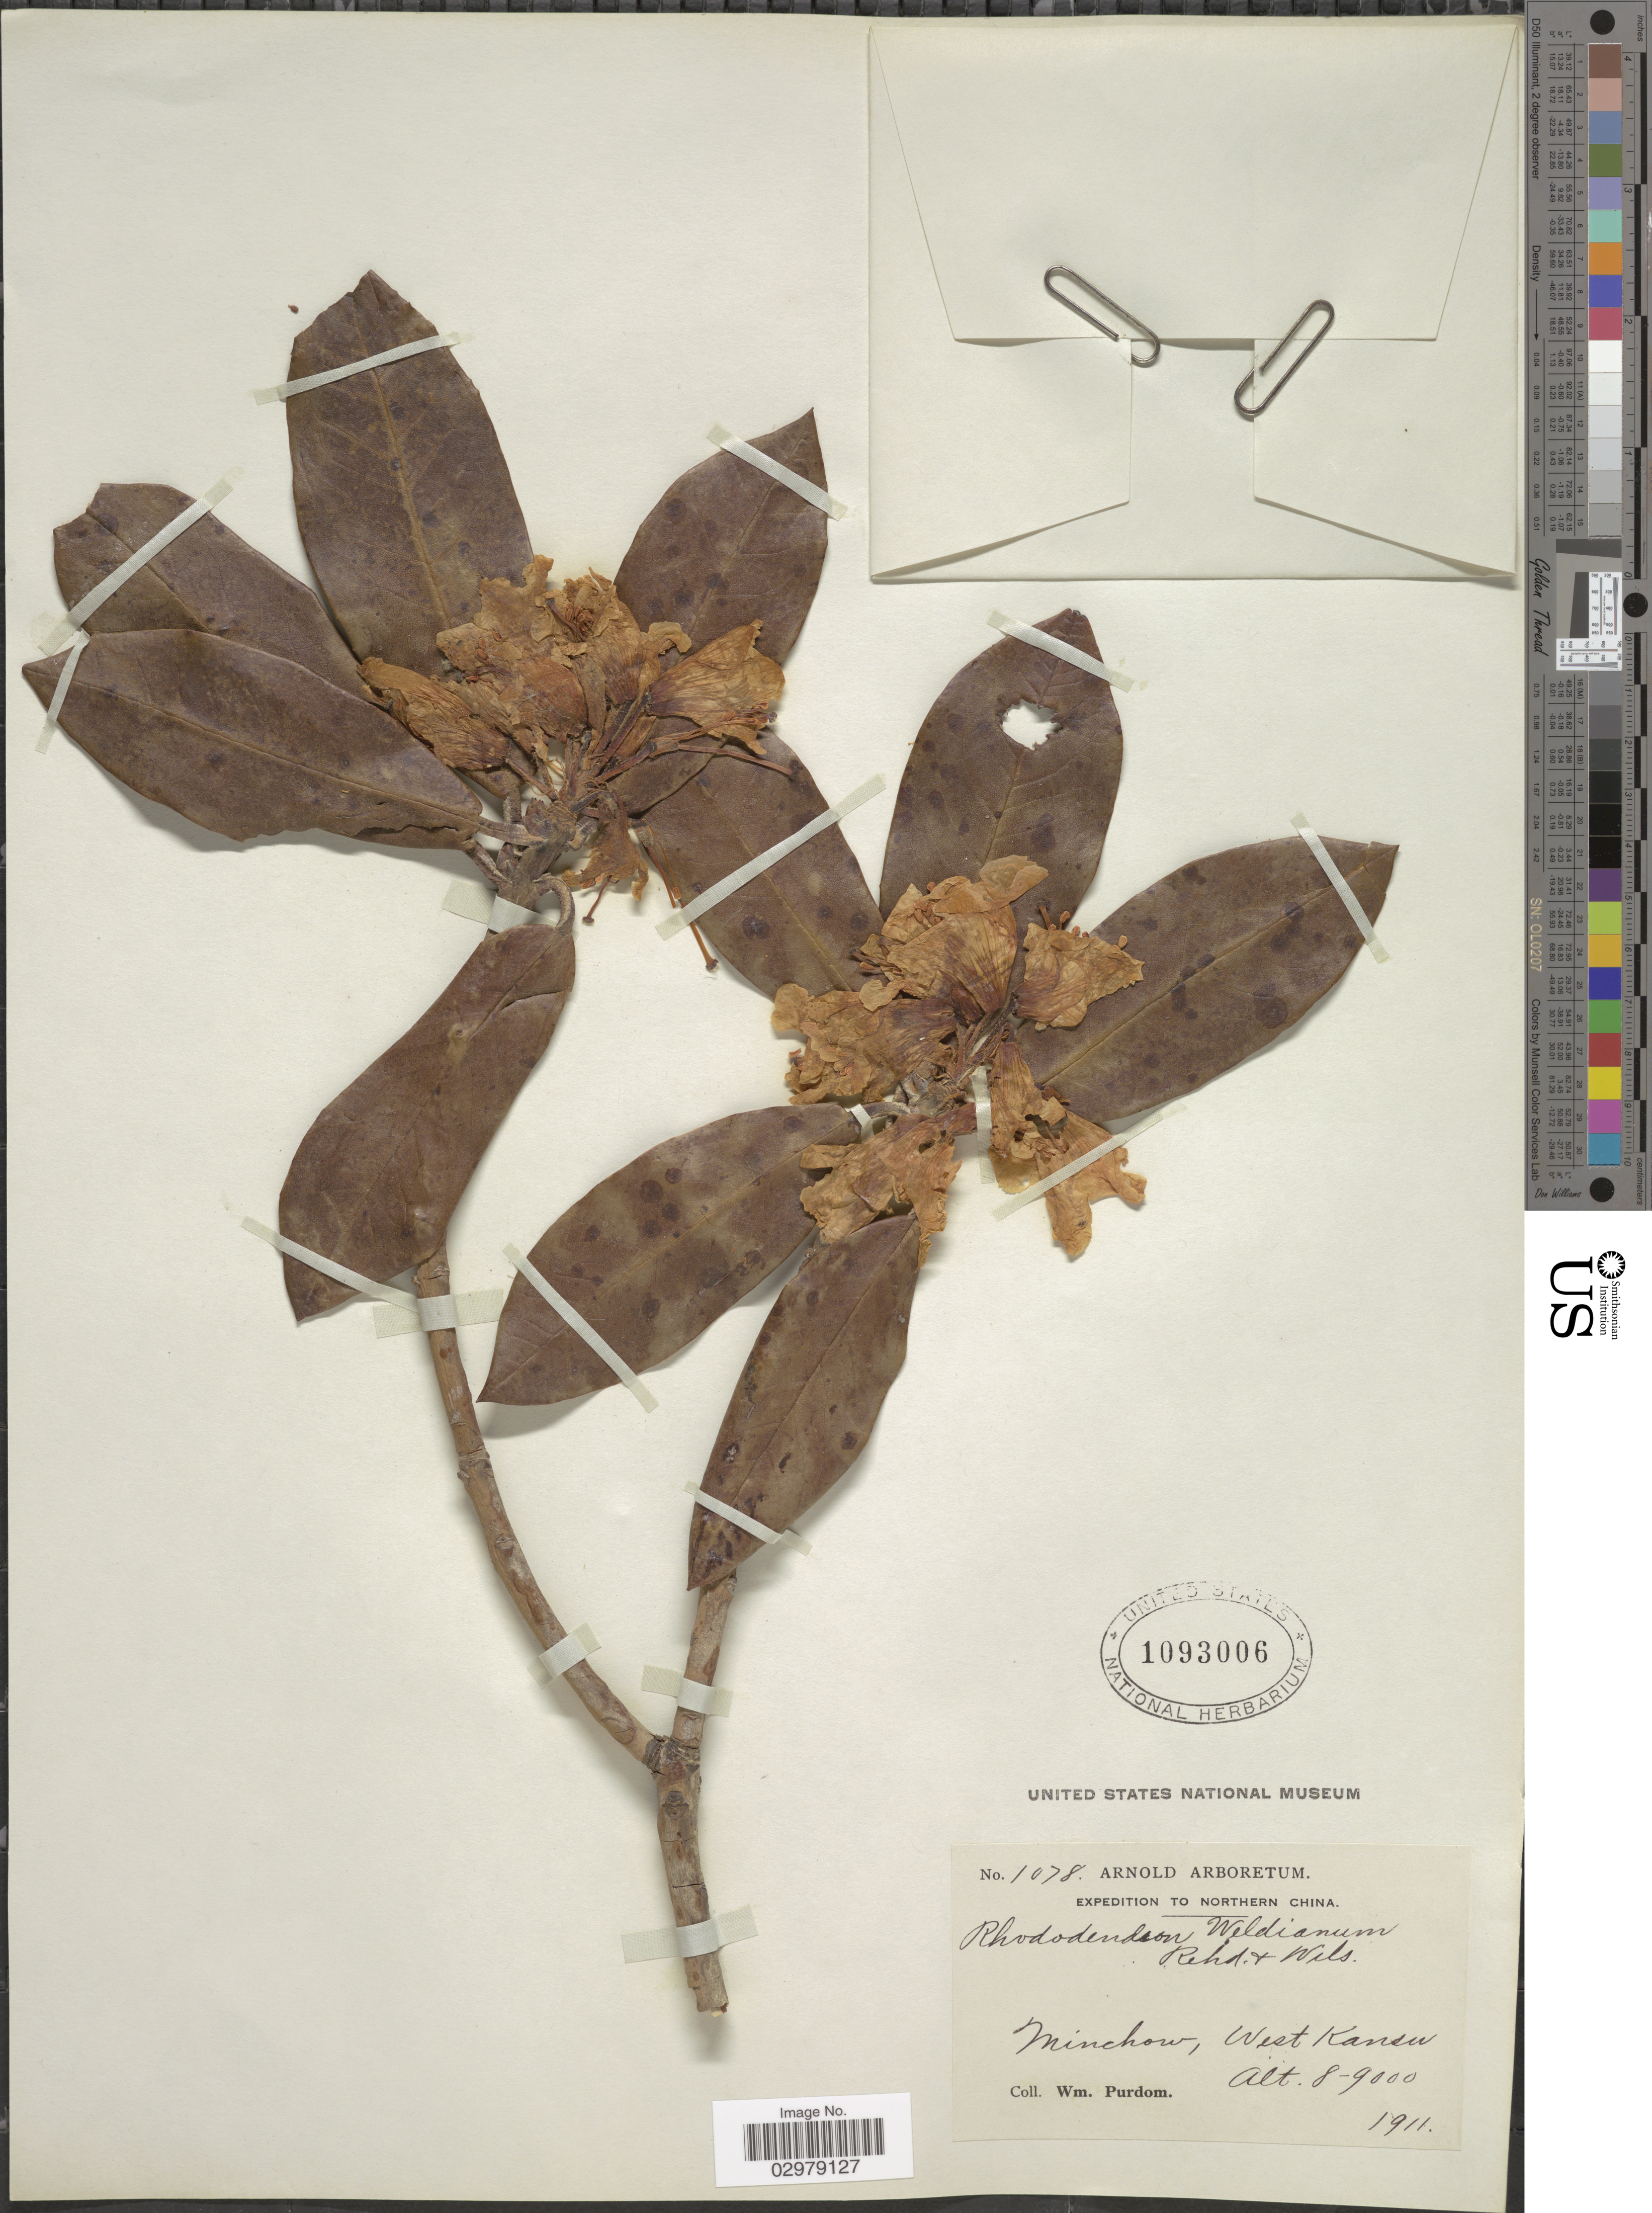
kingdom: Plantae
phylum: Tracheophyta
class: Magnoliopsida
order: Ericales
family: Ericaceae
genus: Rhododendron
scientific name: Rhododendron weldianum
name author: Rehder & E.H. Wilson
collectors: W. Purdom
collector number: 1078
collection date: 1911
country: China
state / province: Gansu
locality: Northern China. Minchow, West Kansu.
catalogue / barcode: US 1093006